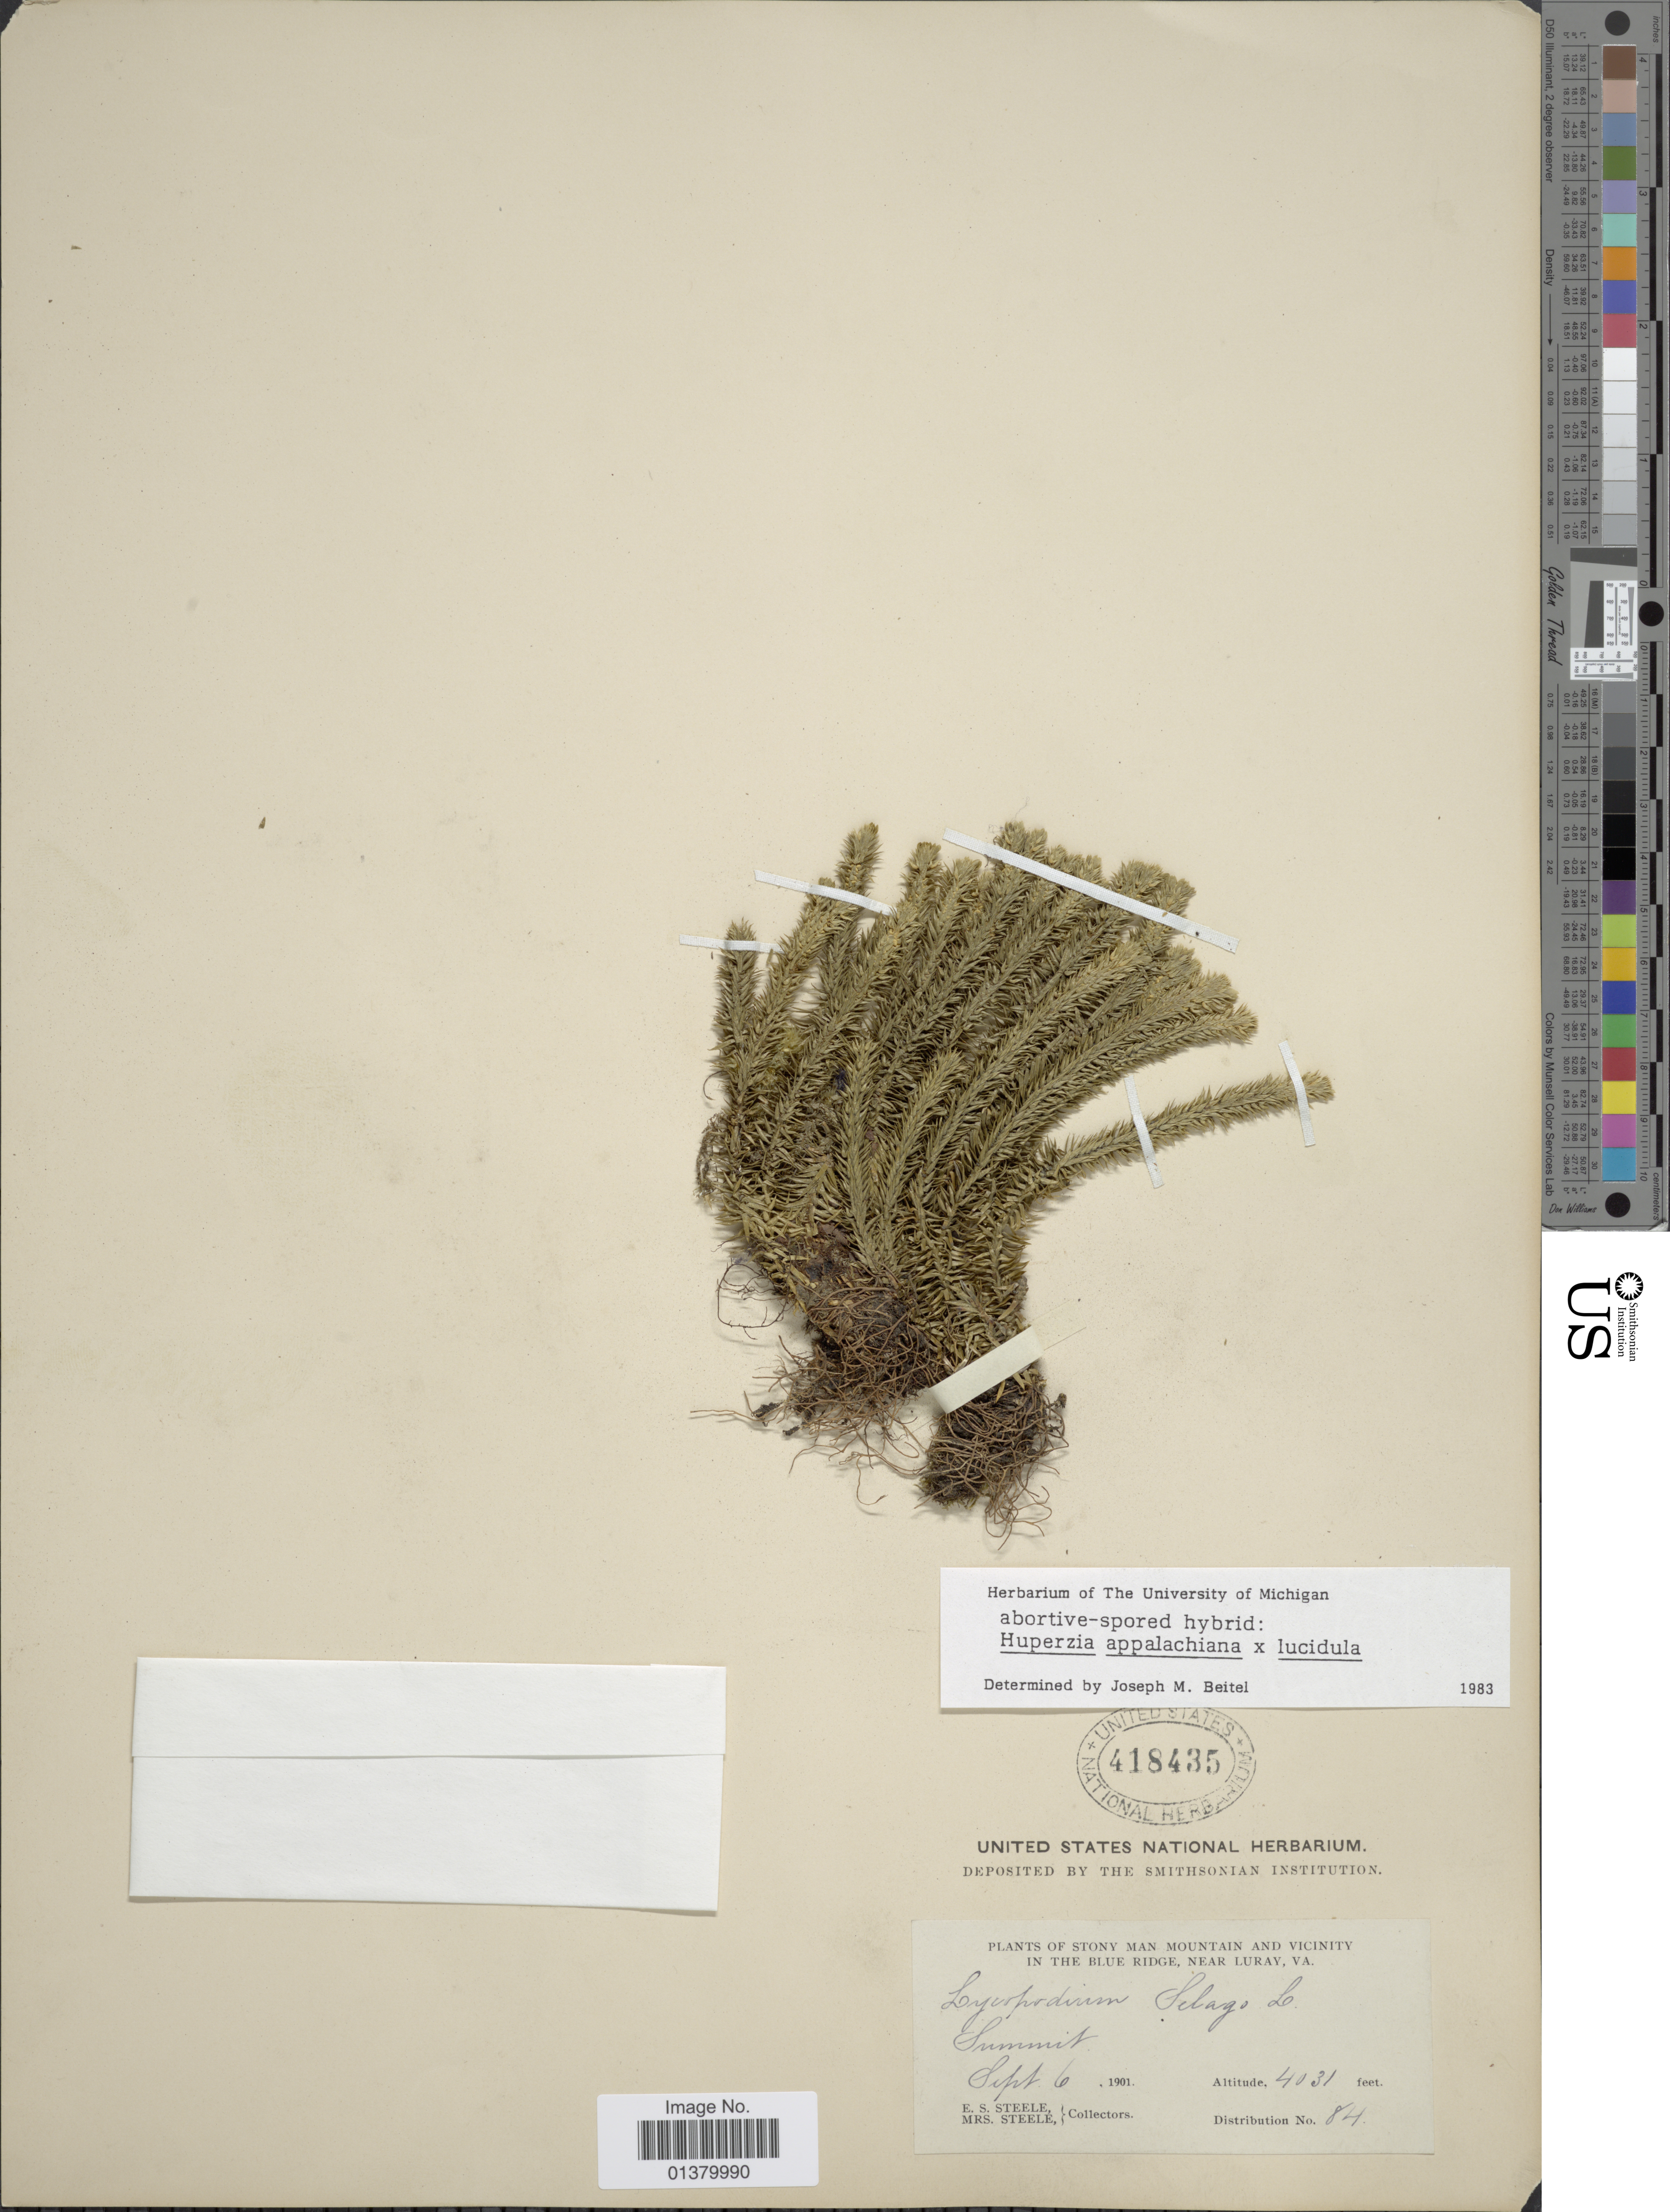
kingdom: Plantae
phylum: Tracheophyta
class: Lycopodiopsida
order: Lycopodiales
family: Lycopodiaceae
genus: Huperzia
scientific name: Huperzia appalachiana x H. lucidula (Michx.) Trevis.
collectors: E. Steele & Mrs. E. S. Steele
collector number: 84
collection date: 1901-09-06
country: United States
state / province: Virginia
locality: Stony man mountain and vicinity in the blue ridge, near luray, va, Summit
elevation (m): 1229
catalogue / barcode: US 418435